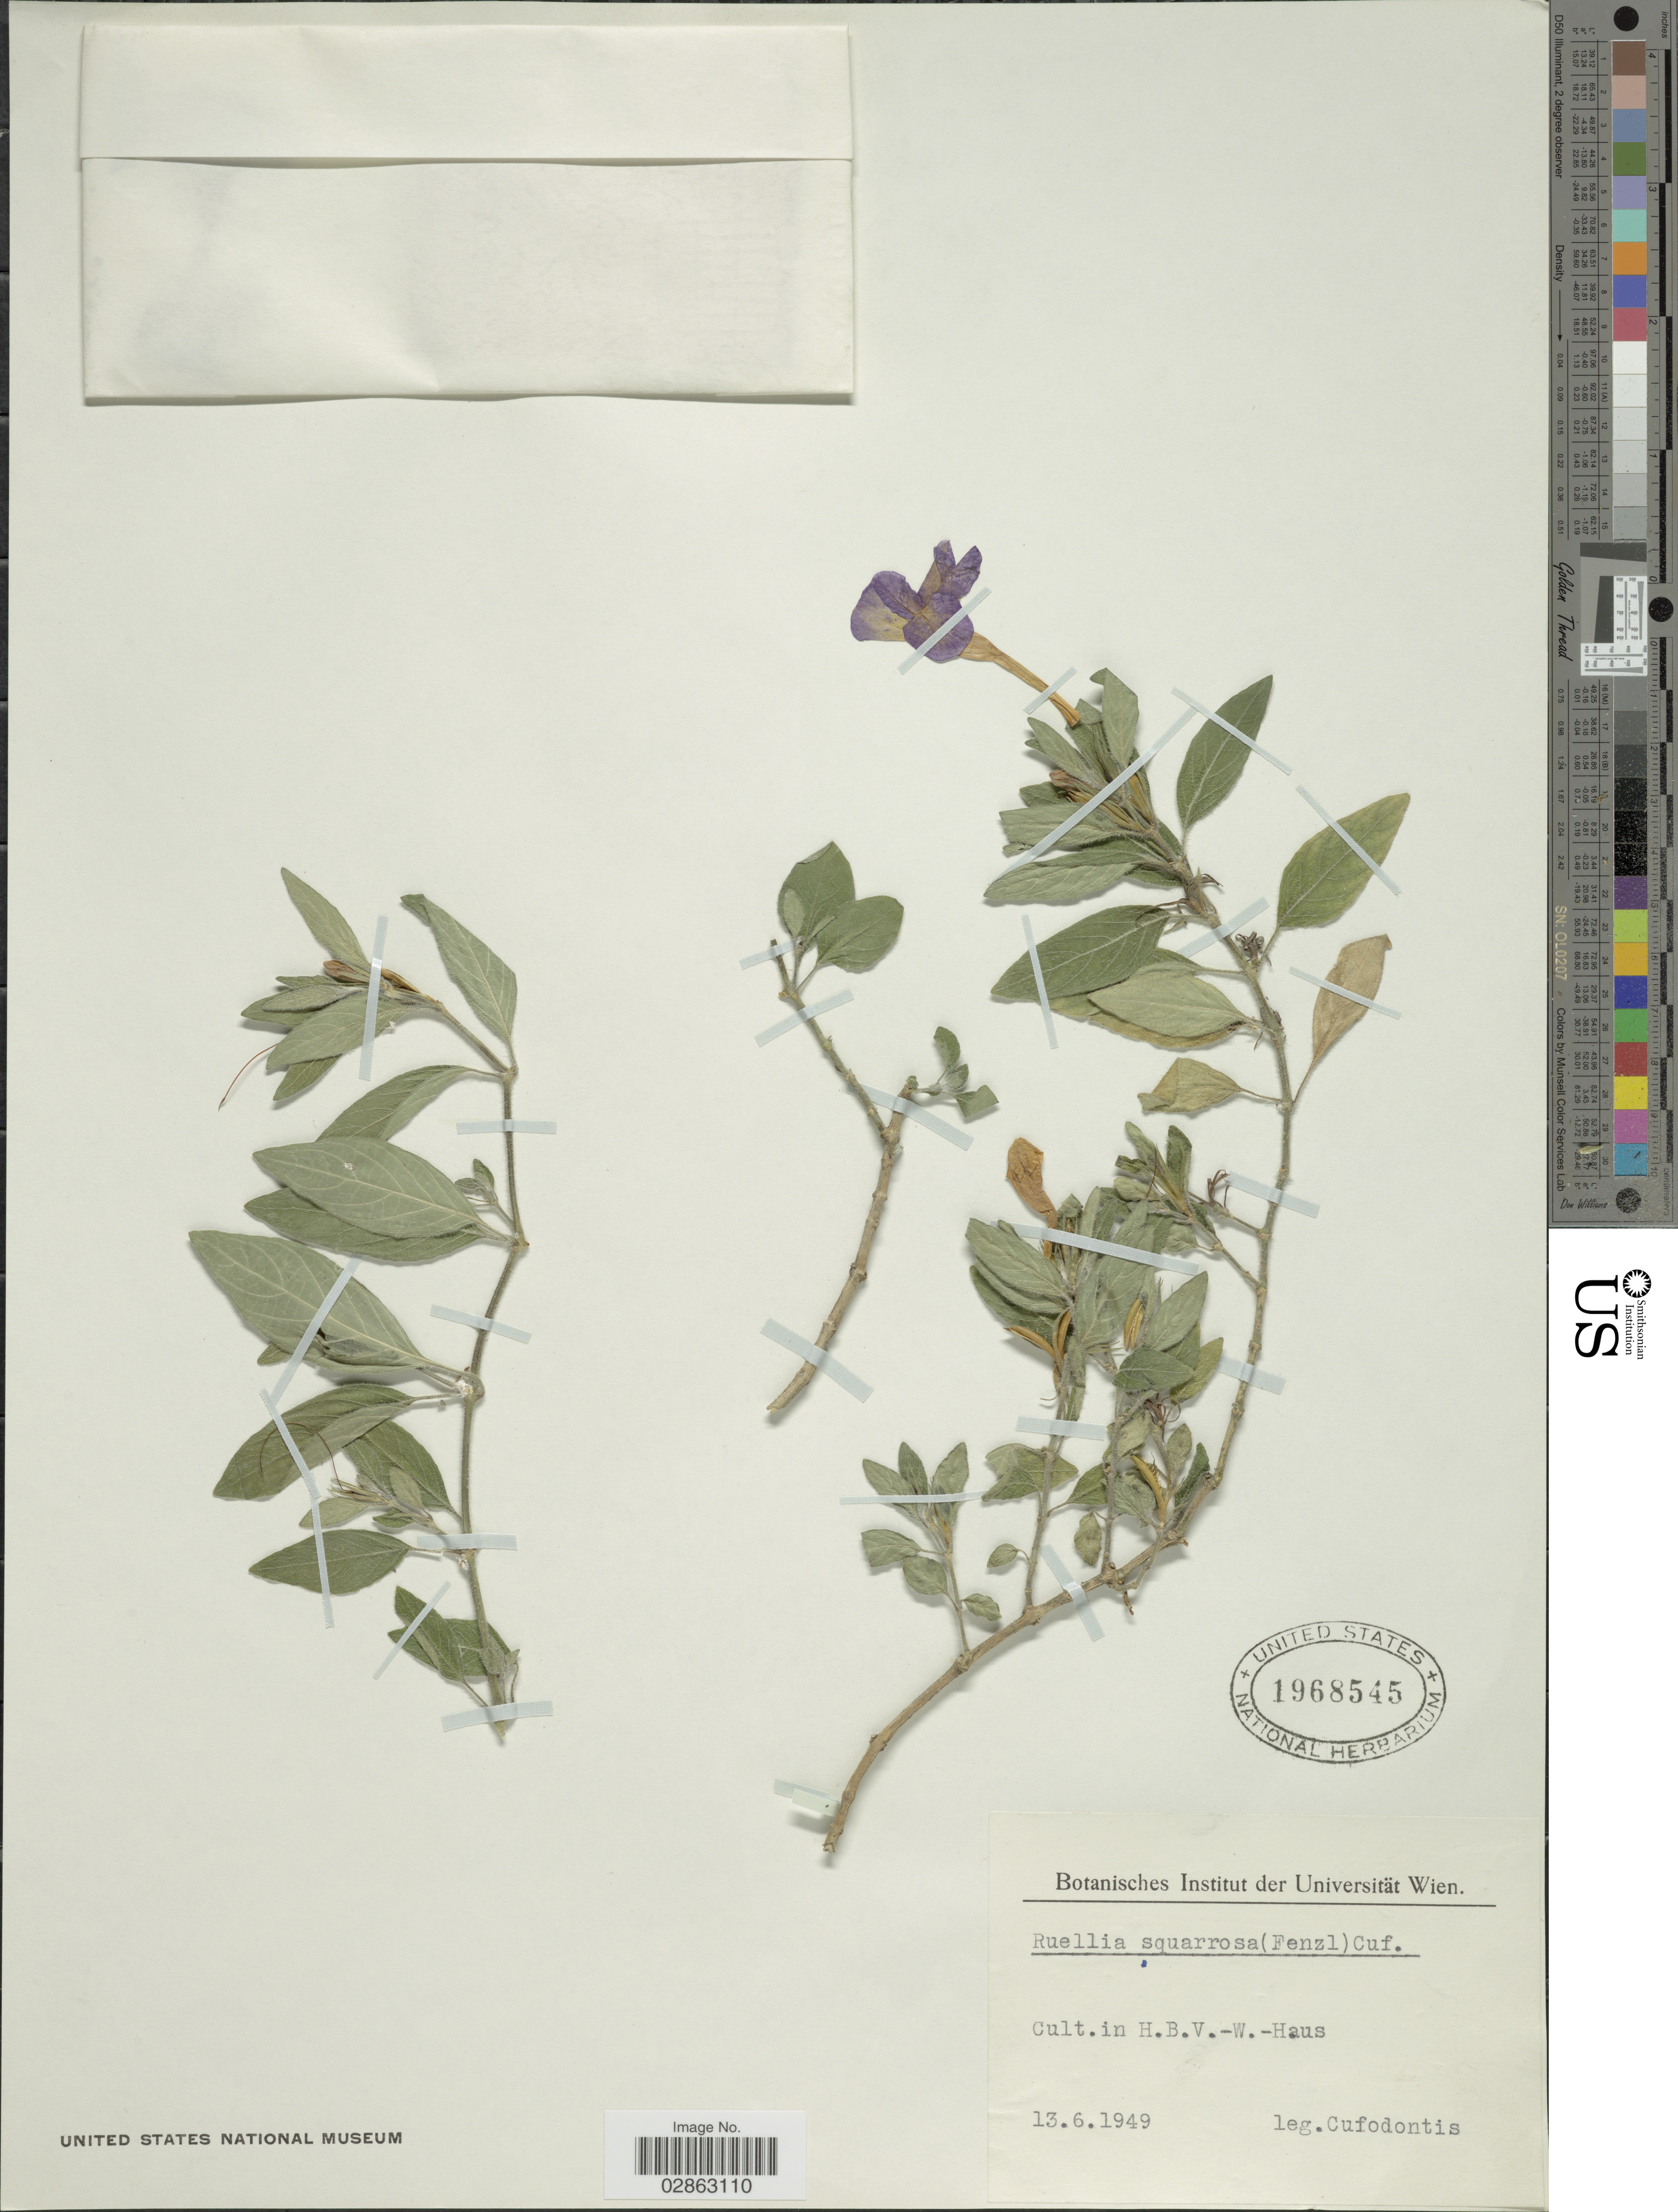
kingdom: Plantae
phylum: Tracheophyta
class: Magnoliopsida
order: Lamiales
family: Acanthaceae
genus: Ruellia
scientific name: Ruellia squarrosa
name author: Fenzl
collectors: G. Cufodontis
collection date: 1949-06-13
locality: H.B.V.-W.-Haus.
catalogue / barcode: US 1968545